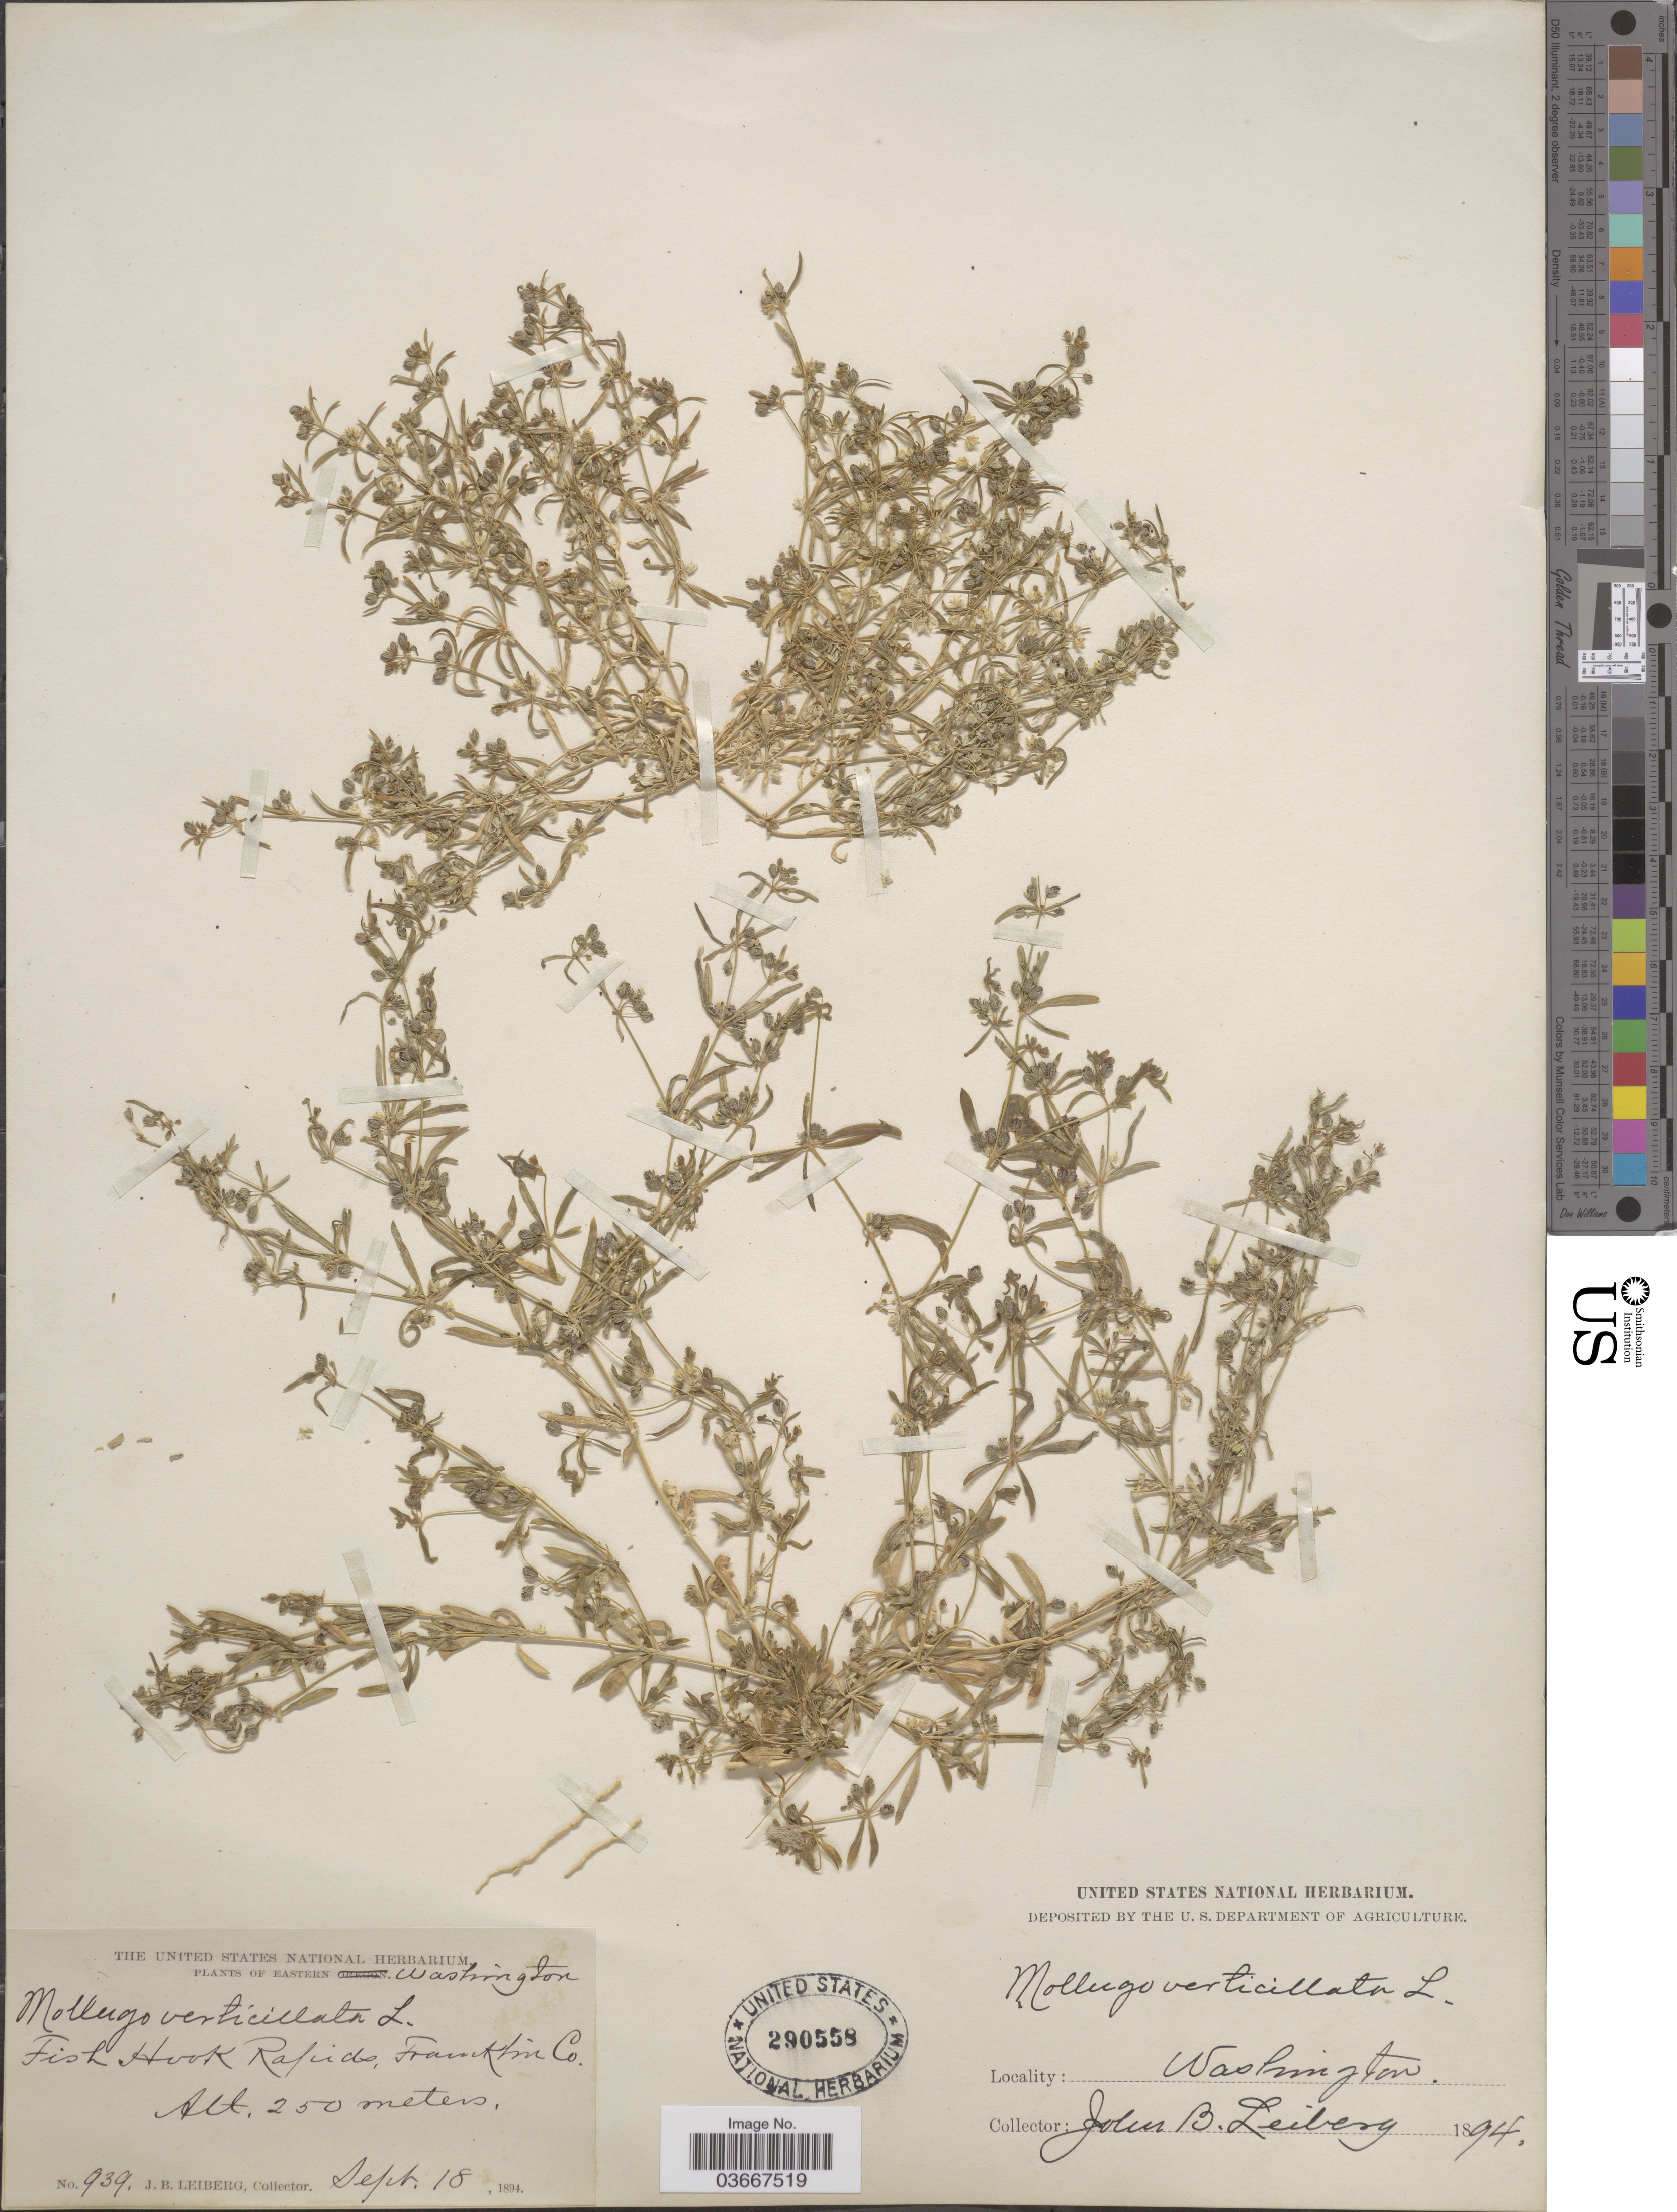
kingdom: Plantae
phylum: Tracheophyta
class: Magnoliopsida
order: Caryophyllales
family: Molluginaceae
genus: Mollugo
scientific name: Mollugo verticillata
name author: L.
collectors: J. B. Leiberg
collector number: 939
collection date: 1894-09-18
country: United States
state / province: Washington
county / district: Franklin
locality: Eastern Washington, Fish Hook Rapids, Franklin Co.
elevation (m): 250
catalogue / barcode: US 290558